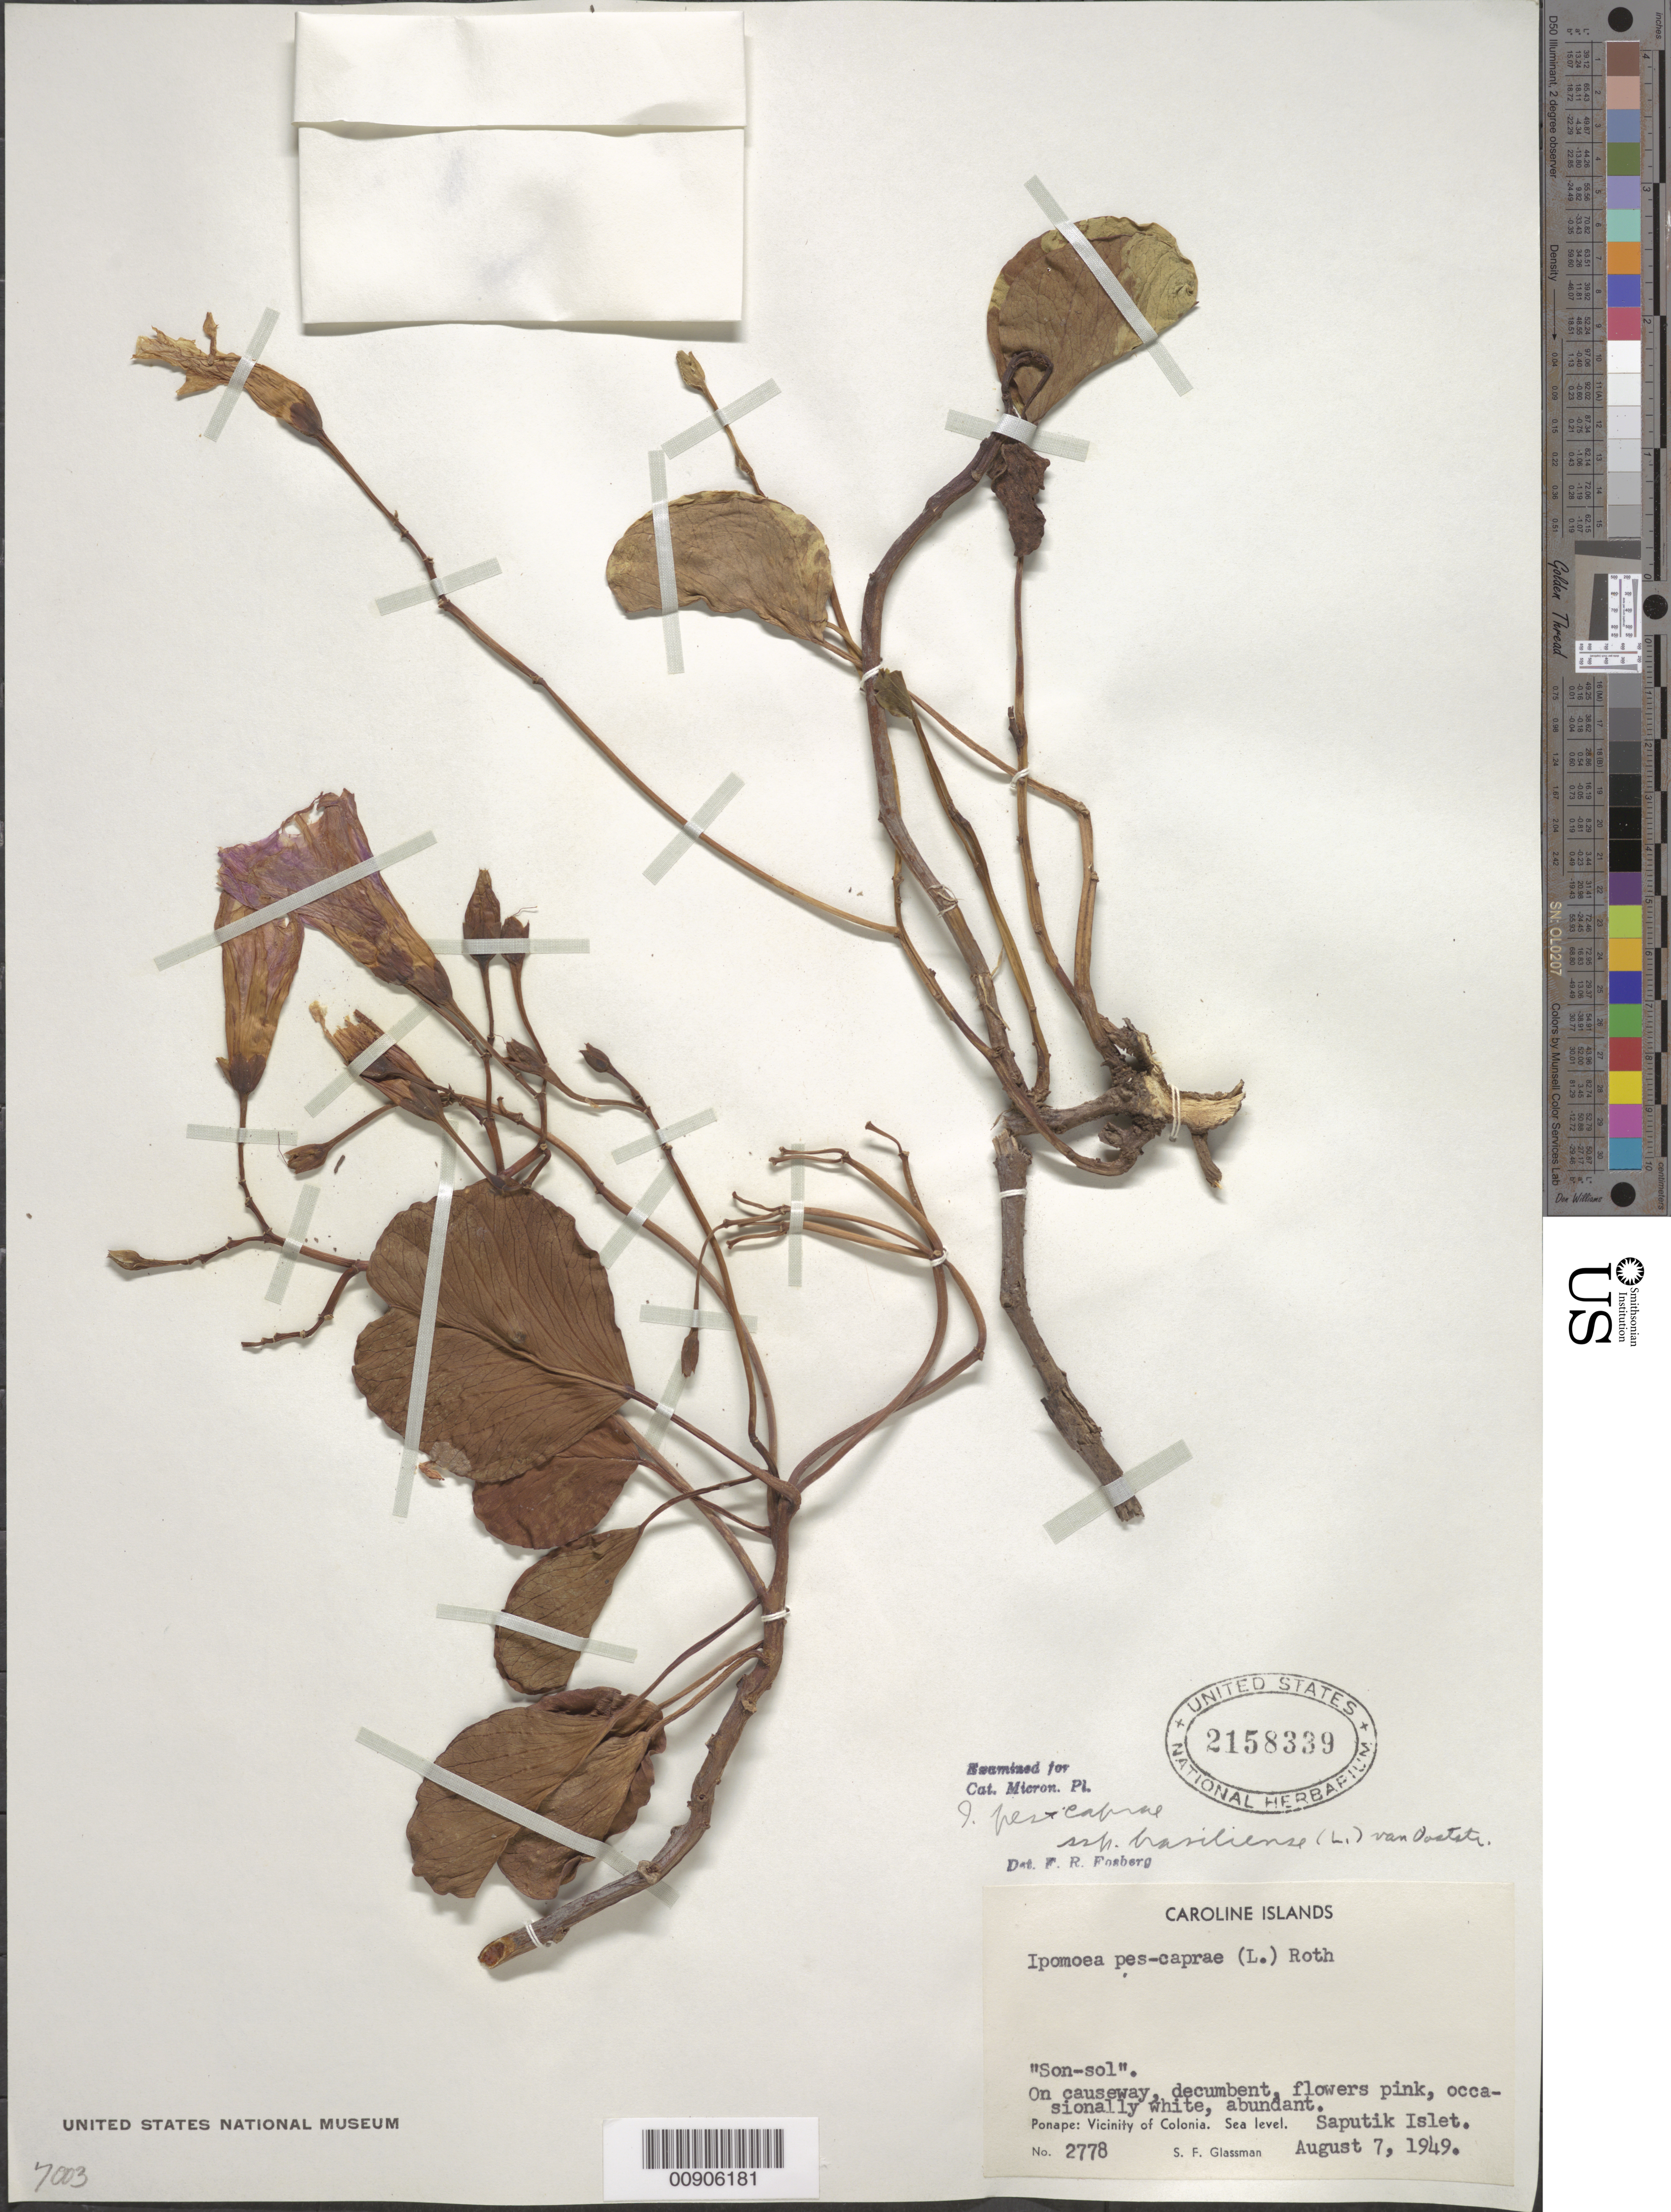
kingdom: Plantae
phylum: Tracheophyta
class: Magnoliopsida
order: Solanales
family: Convolvulaceae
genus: Ipomoea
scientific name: Ipomoea pes-caprae subsp. brasiliensis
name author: (L.) Ooststr.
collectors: S. F. Glassman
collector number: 2778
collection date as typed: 07 Aug 1949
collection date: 1949-08-07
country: Micronesia, Federated States of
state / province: Pohnpei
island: Pohnpei (Ponape)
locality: Vicinity of Colonia Saputik Islet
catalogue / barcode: US 2585201